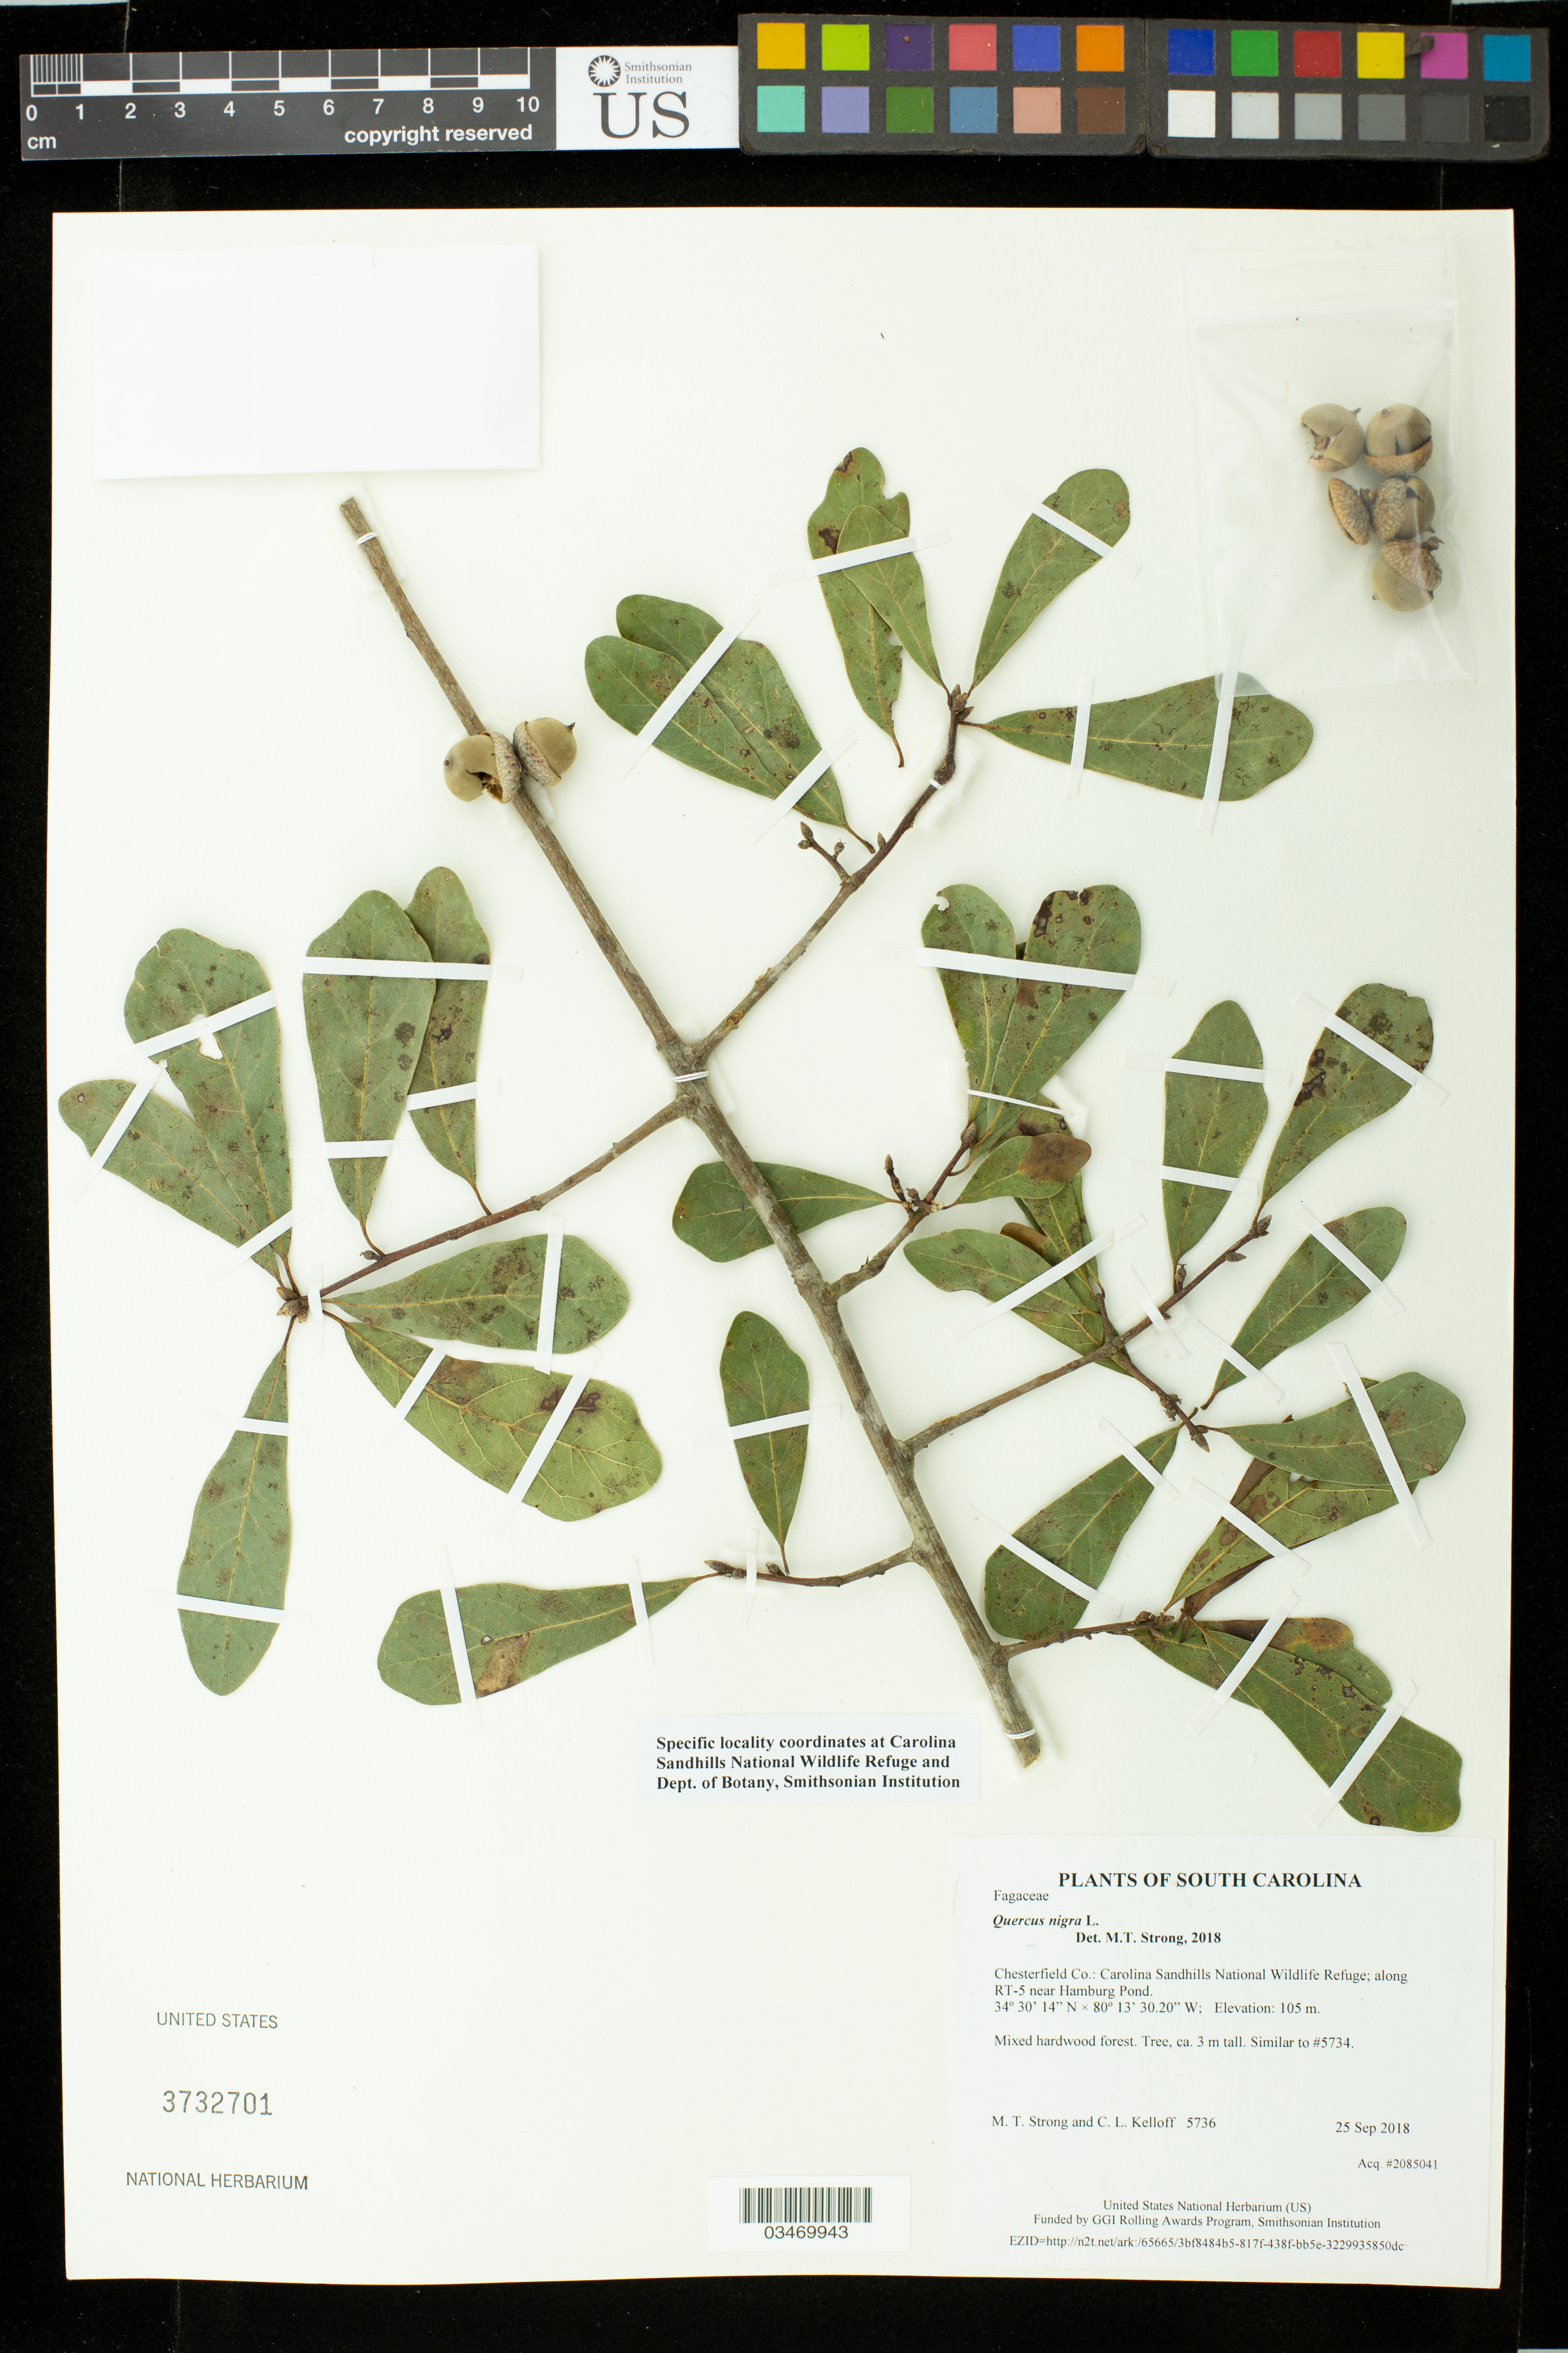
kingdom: Plantae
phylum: Tracheophyta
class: Magnoliopsida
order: Fagales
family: Fagaceae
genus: Quercus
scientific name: Quercus nigra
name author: L.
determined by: Strong, M. T., (US), Smithsonian Institution - National Museum of Natural History (UNITED STATES)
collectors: M. T. Strong & C. L. Kelloff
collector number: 5736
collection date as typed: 25 Sep 2018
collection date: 2018-09-25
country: United States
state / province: South Carolina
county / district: Chesterfield Co.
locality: Carolina Sandhills National Wildlife Refuge; along RT-5 near Hamburg Pond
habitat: Mixed hardwood forest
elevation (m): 105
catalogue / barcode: US 3732701